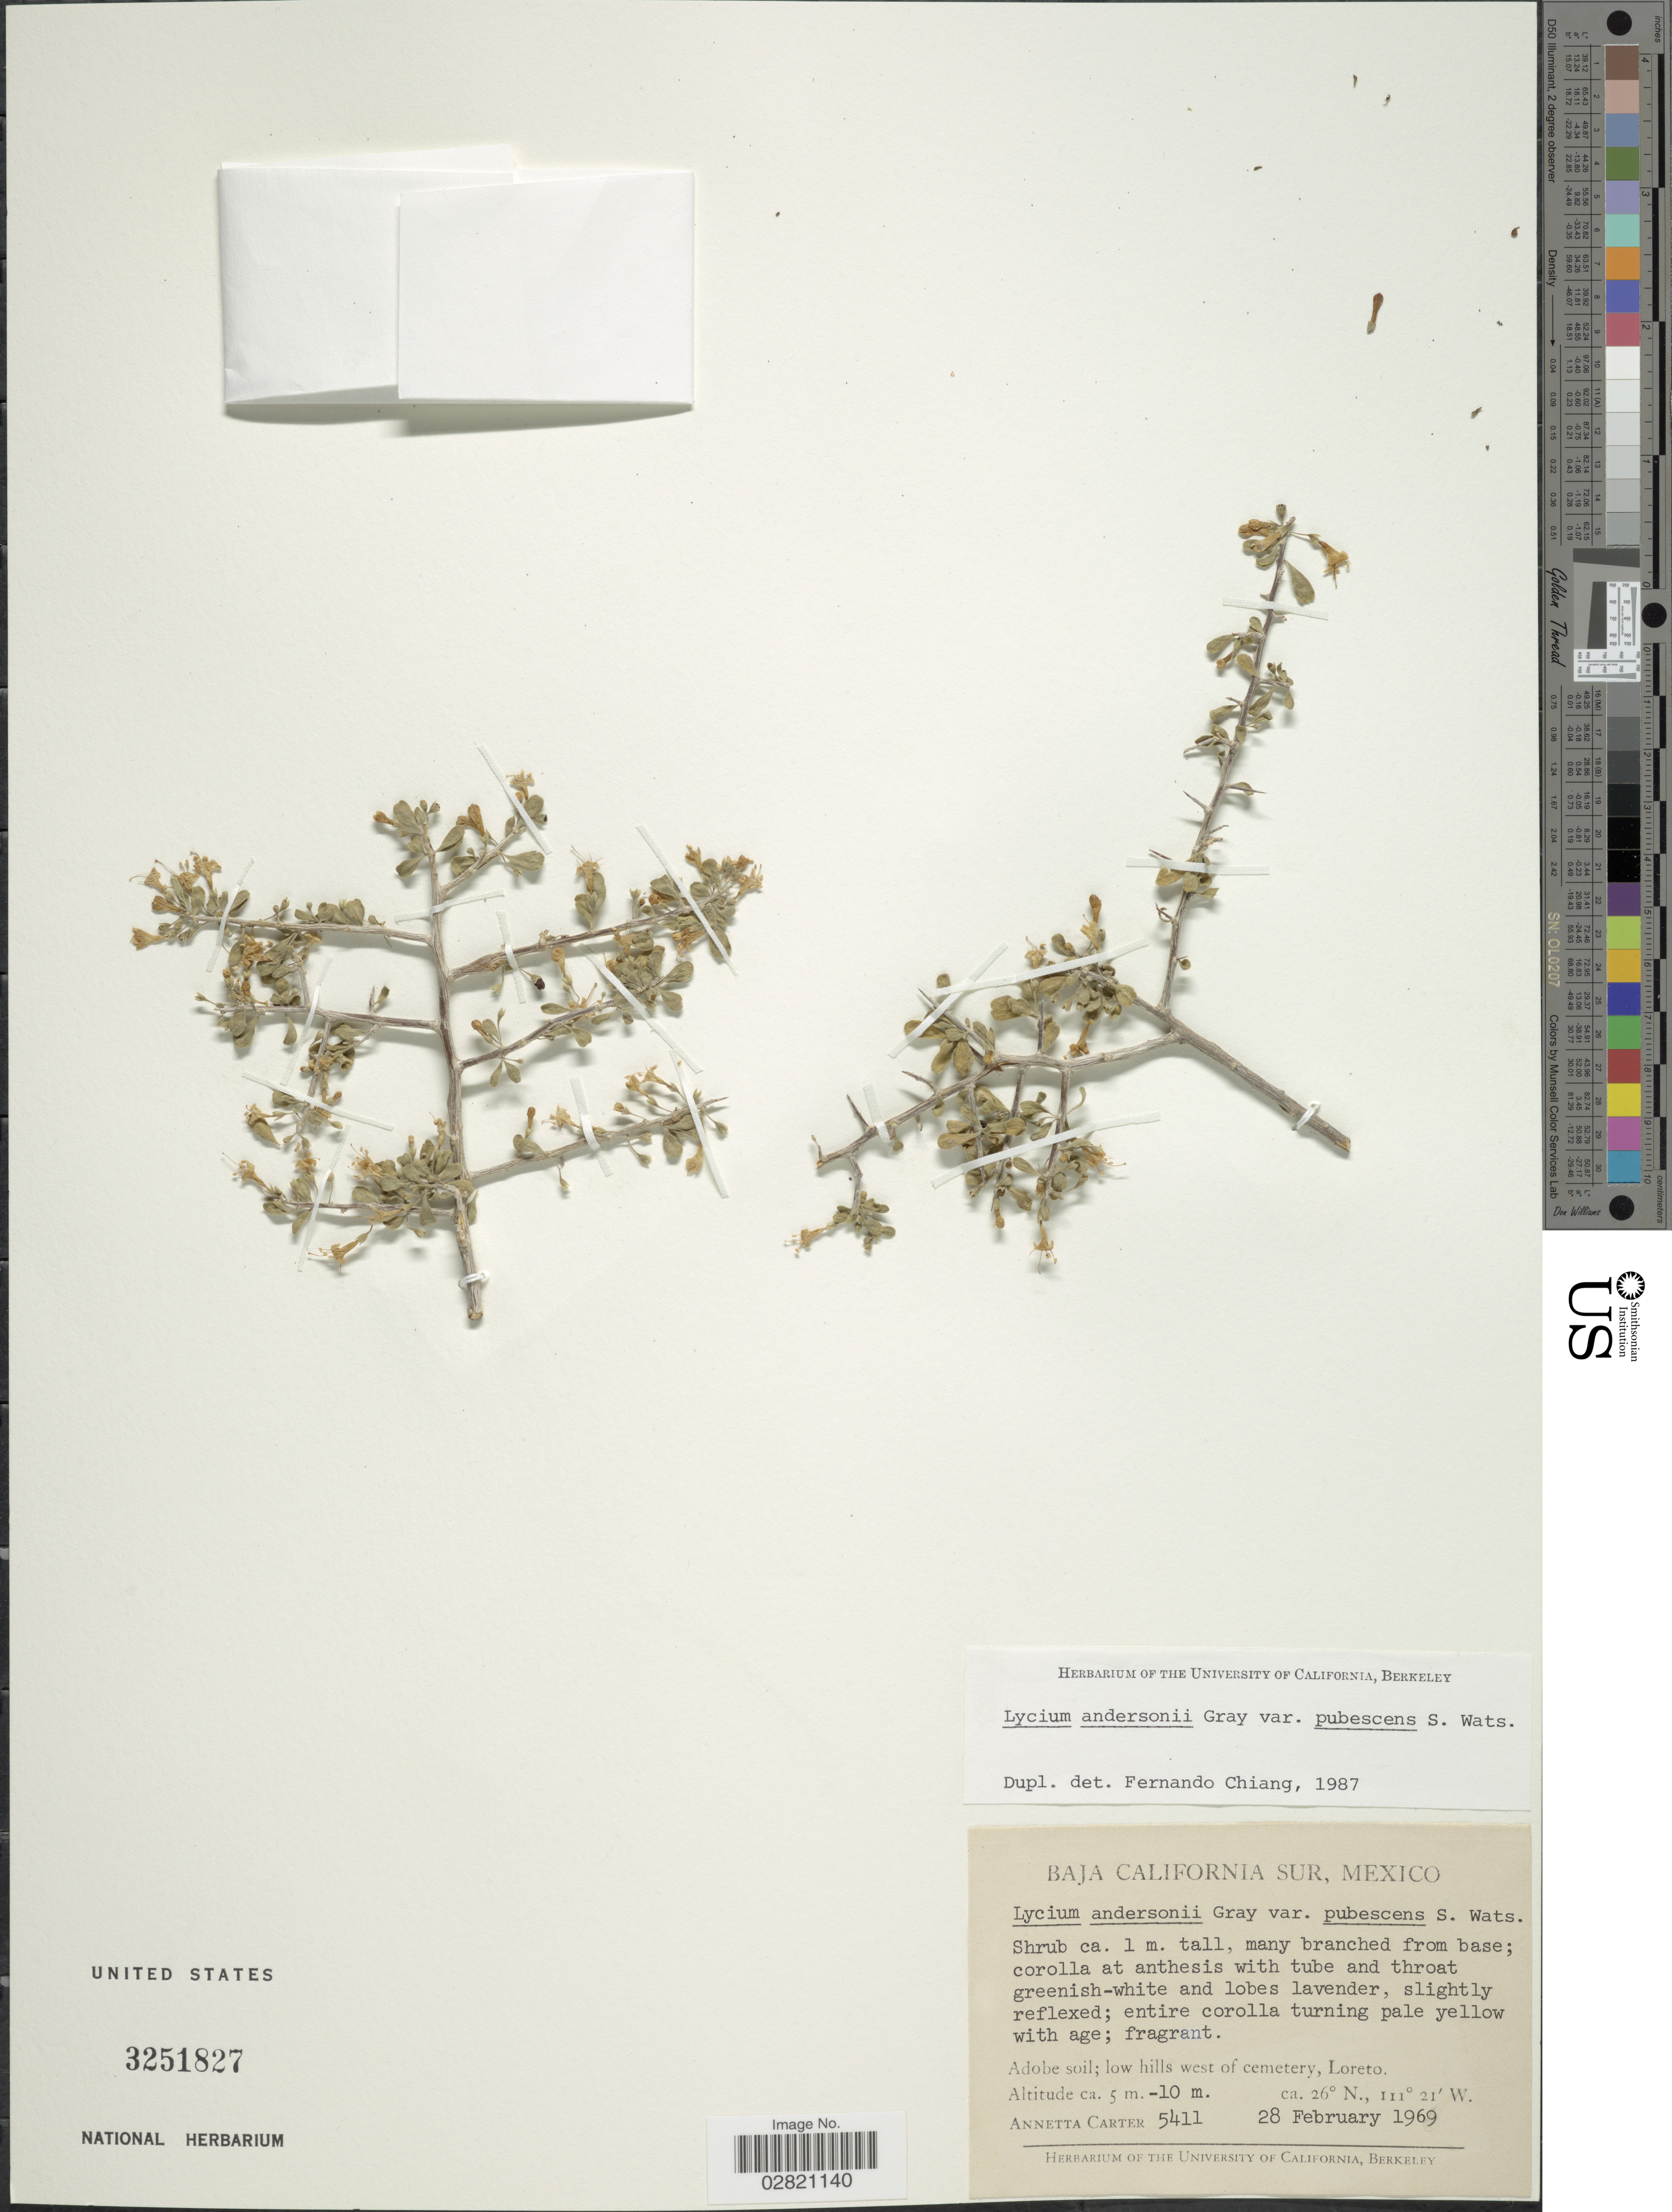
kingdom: Plantae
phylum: Tracheophyta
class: Magnoliopsida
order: Solanales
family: Solanaceae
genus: Lycium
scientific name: Lycium andersonii var. pubescens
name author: S. Watson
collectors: A. Carter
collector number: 5411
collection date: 1969-02-28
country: Mexico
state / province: Baja California Sur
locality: Adobe soil; low hills west of cemetery, Loreto.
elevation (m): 5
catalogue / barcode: US 3251827